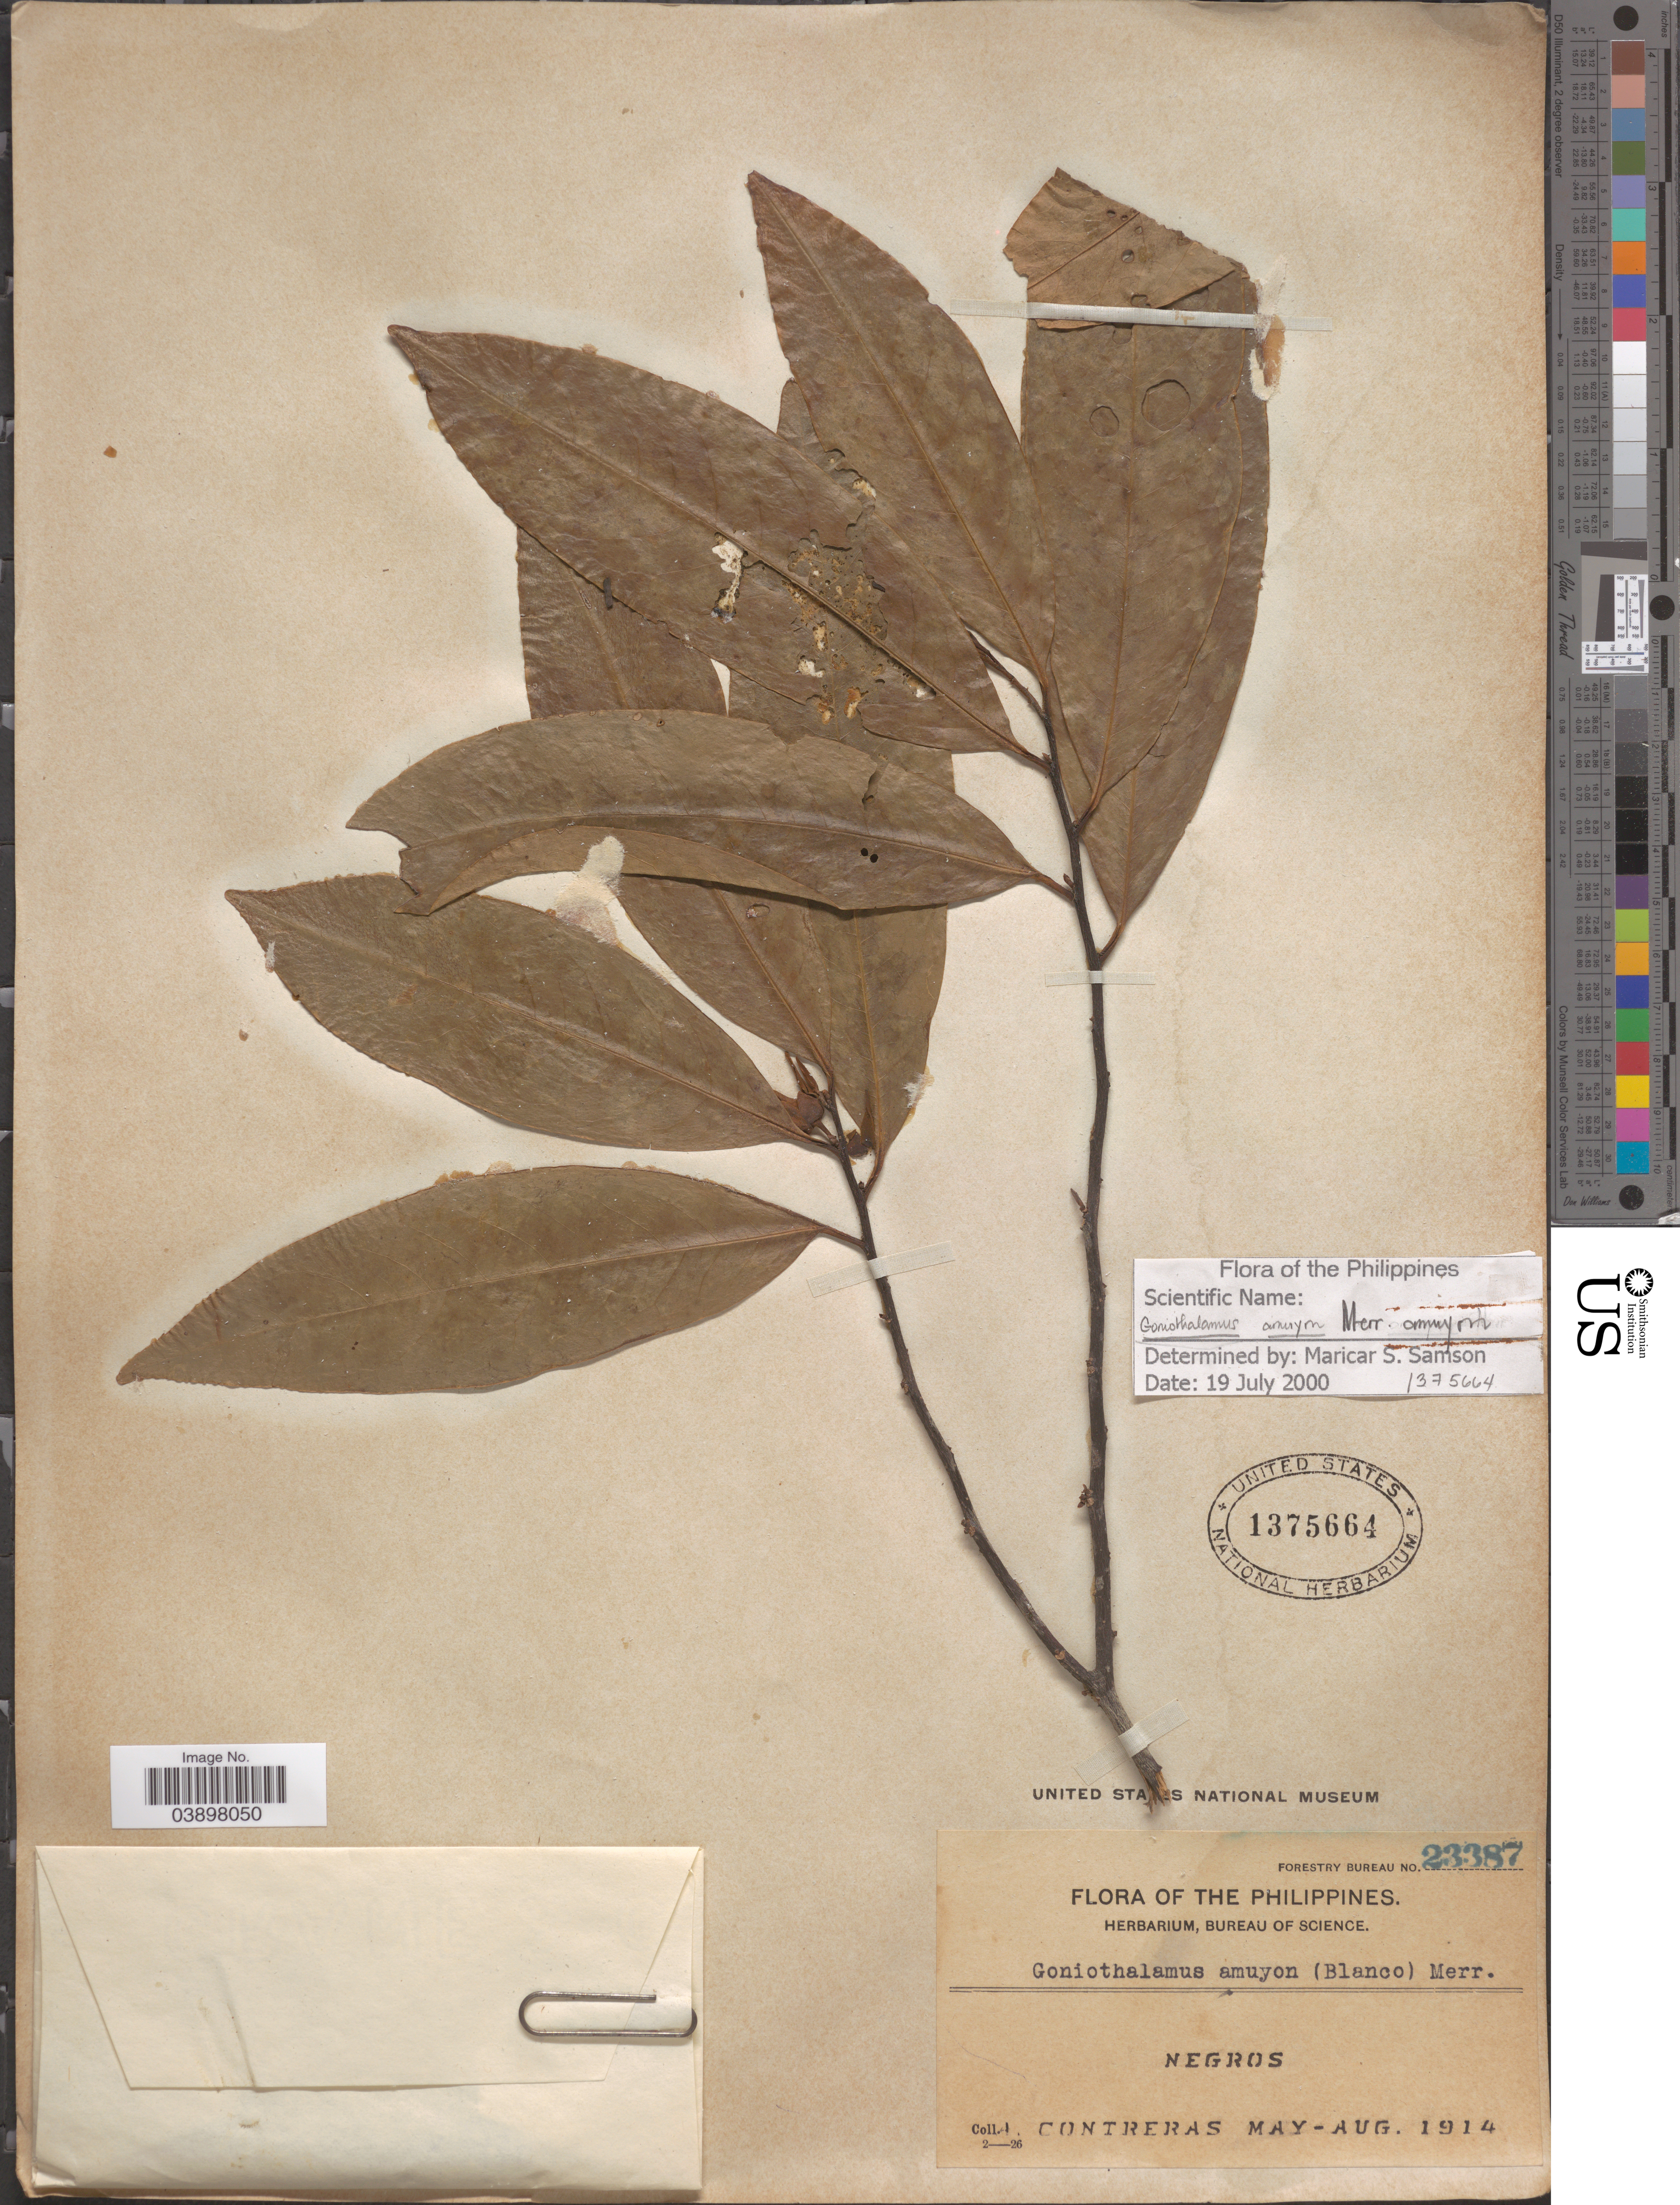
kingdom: Plantae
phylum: Tracheophyta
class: Magnoliopsida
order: Magnoliales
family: Annonaceae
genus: Goniothalamus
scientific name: Goniothalamus amuyon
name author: (Blanco) Merr.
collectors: Contreras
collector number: Forestry Bureau 23387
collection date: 1914-05/1914-08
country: Philippines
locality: Negros.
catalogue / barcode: US 1375664